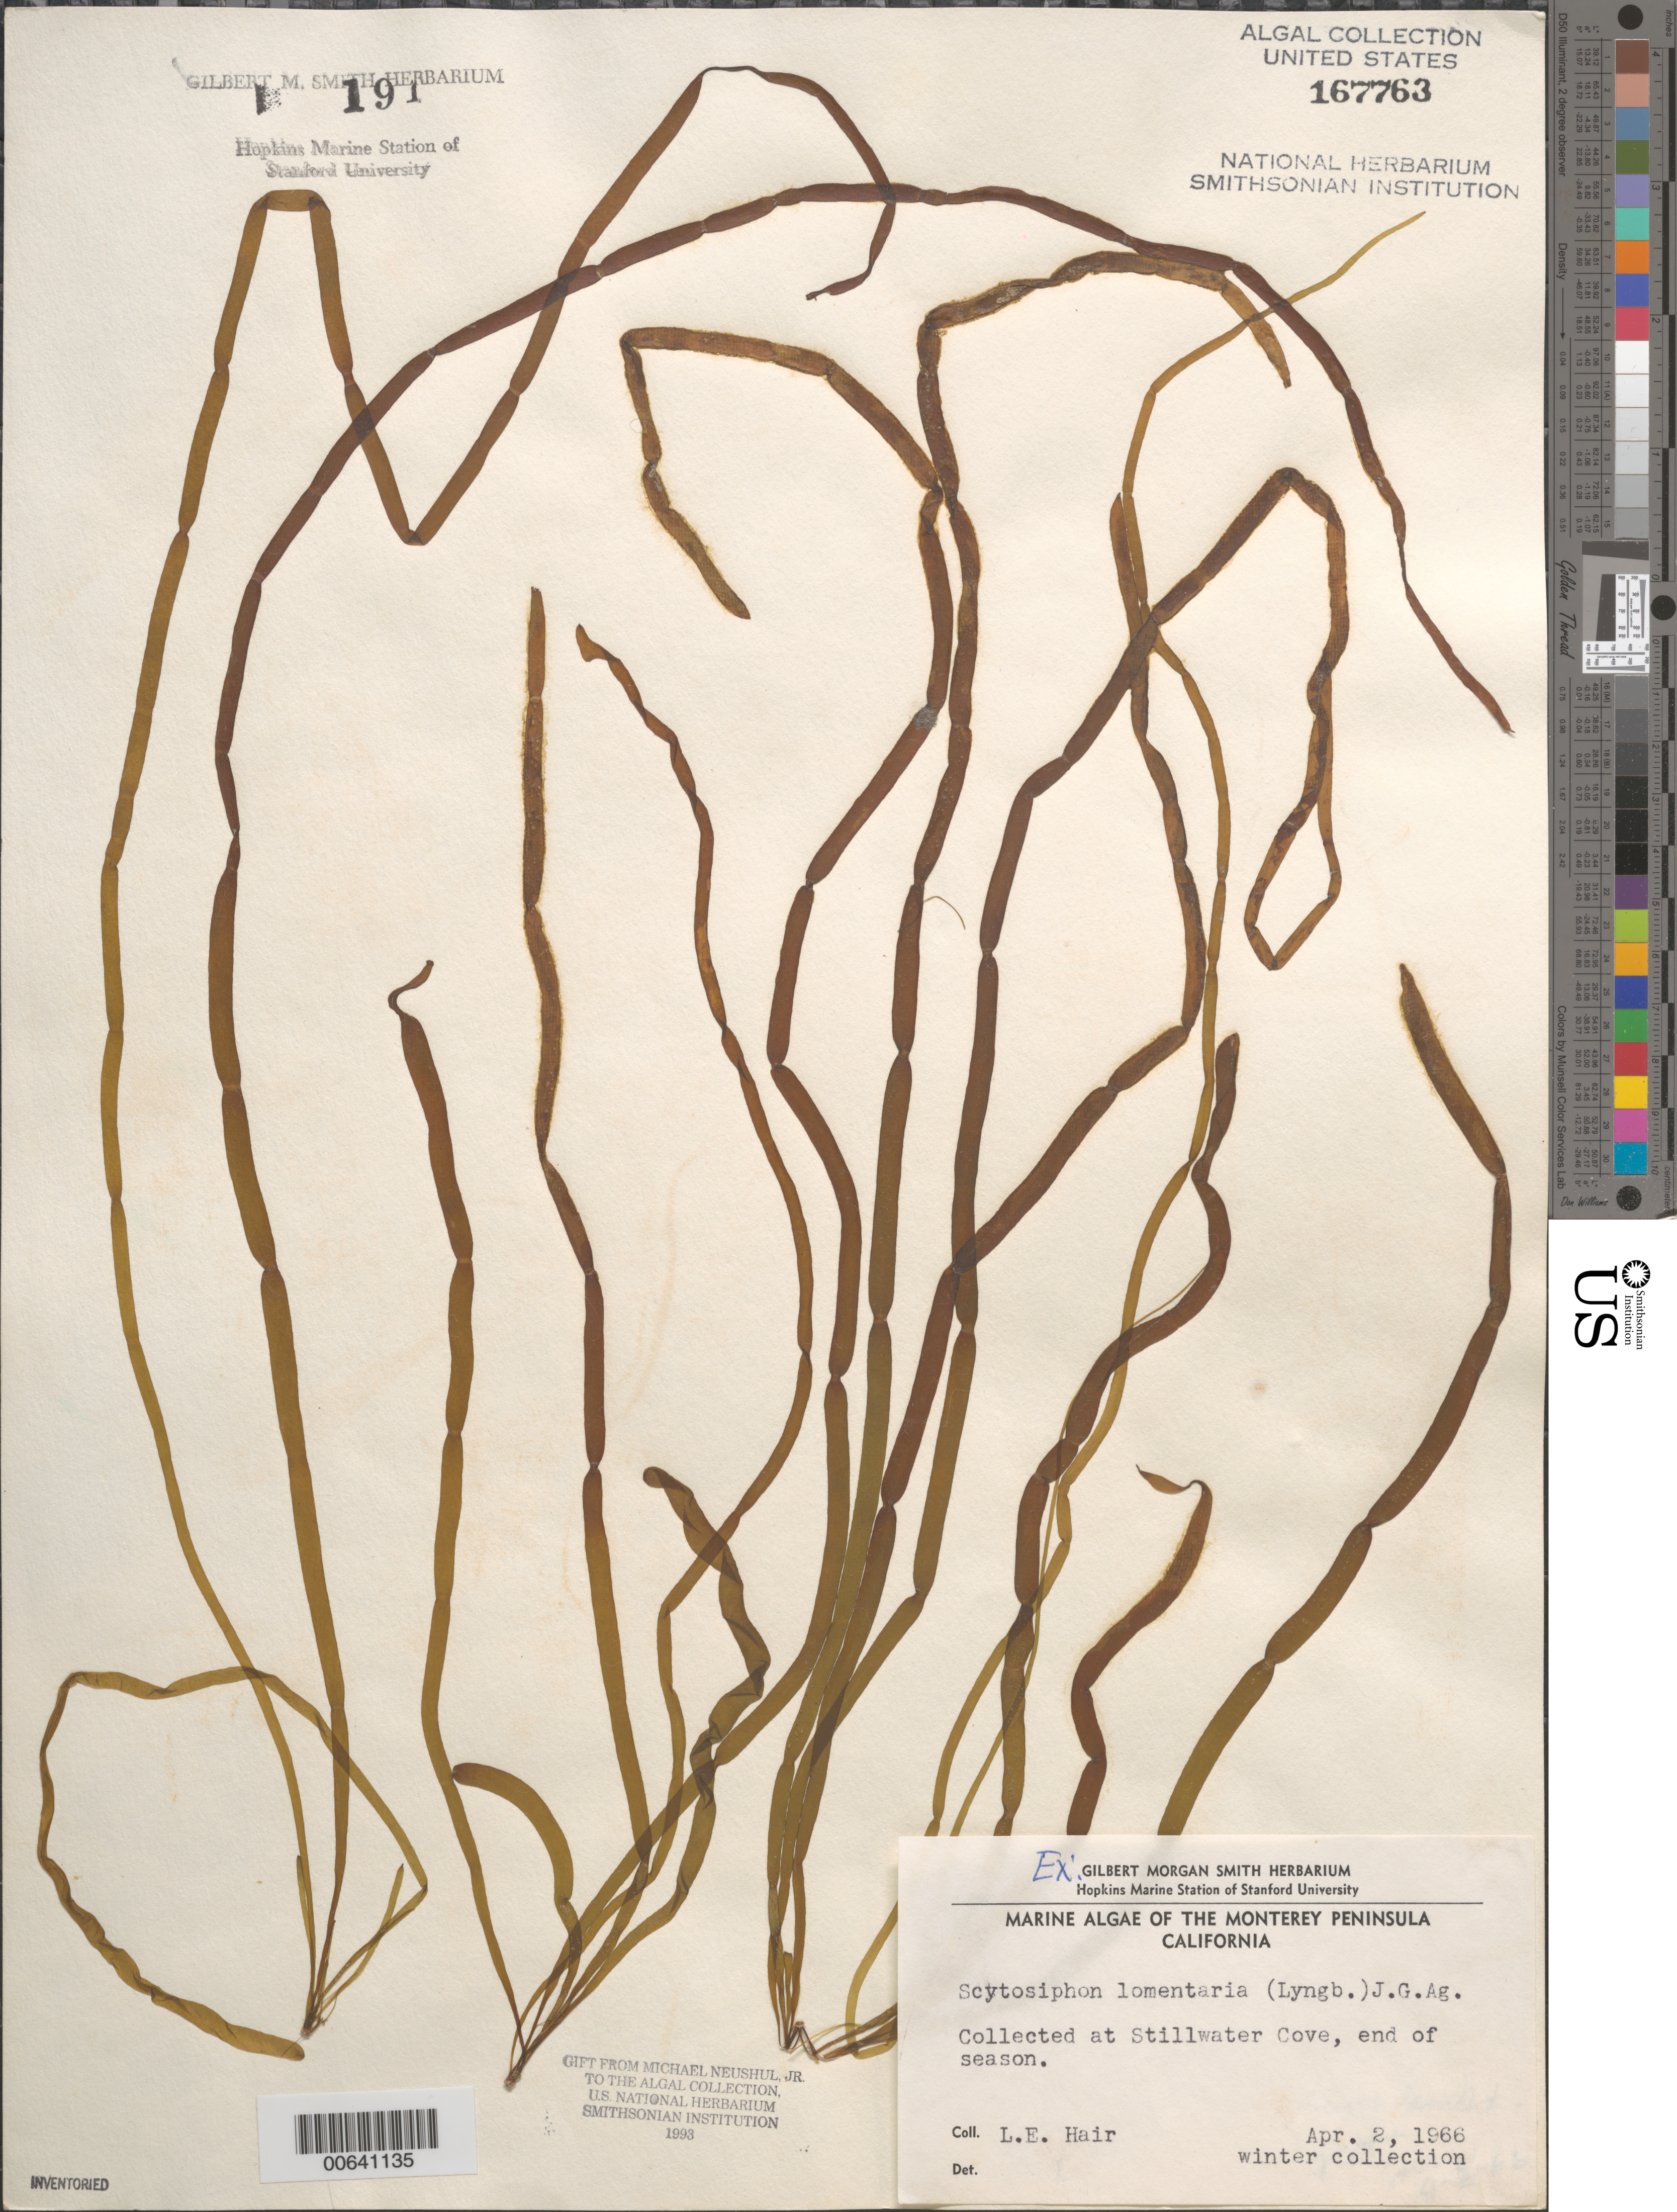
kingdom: Chromista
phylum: Ochrophyta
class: Phaeophyceae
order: Scytosiphonales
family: Scytosiphonaceae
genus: Scytosiphon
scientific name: Scytosiphon lomentaria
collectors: L. Hair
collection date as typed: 02 Apr 1966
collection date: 1966-04-02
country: United States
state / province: California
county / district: Monterey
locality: Stillwater Cove, Monterey Peninsula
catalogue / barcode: US 167763